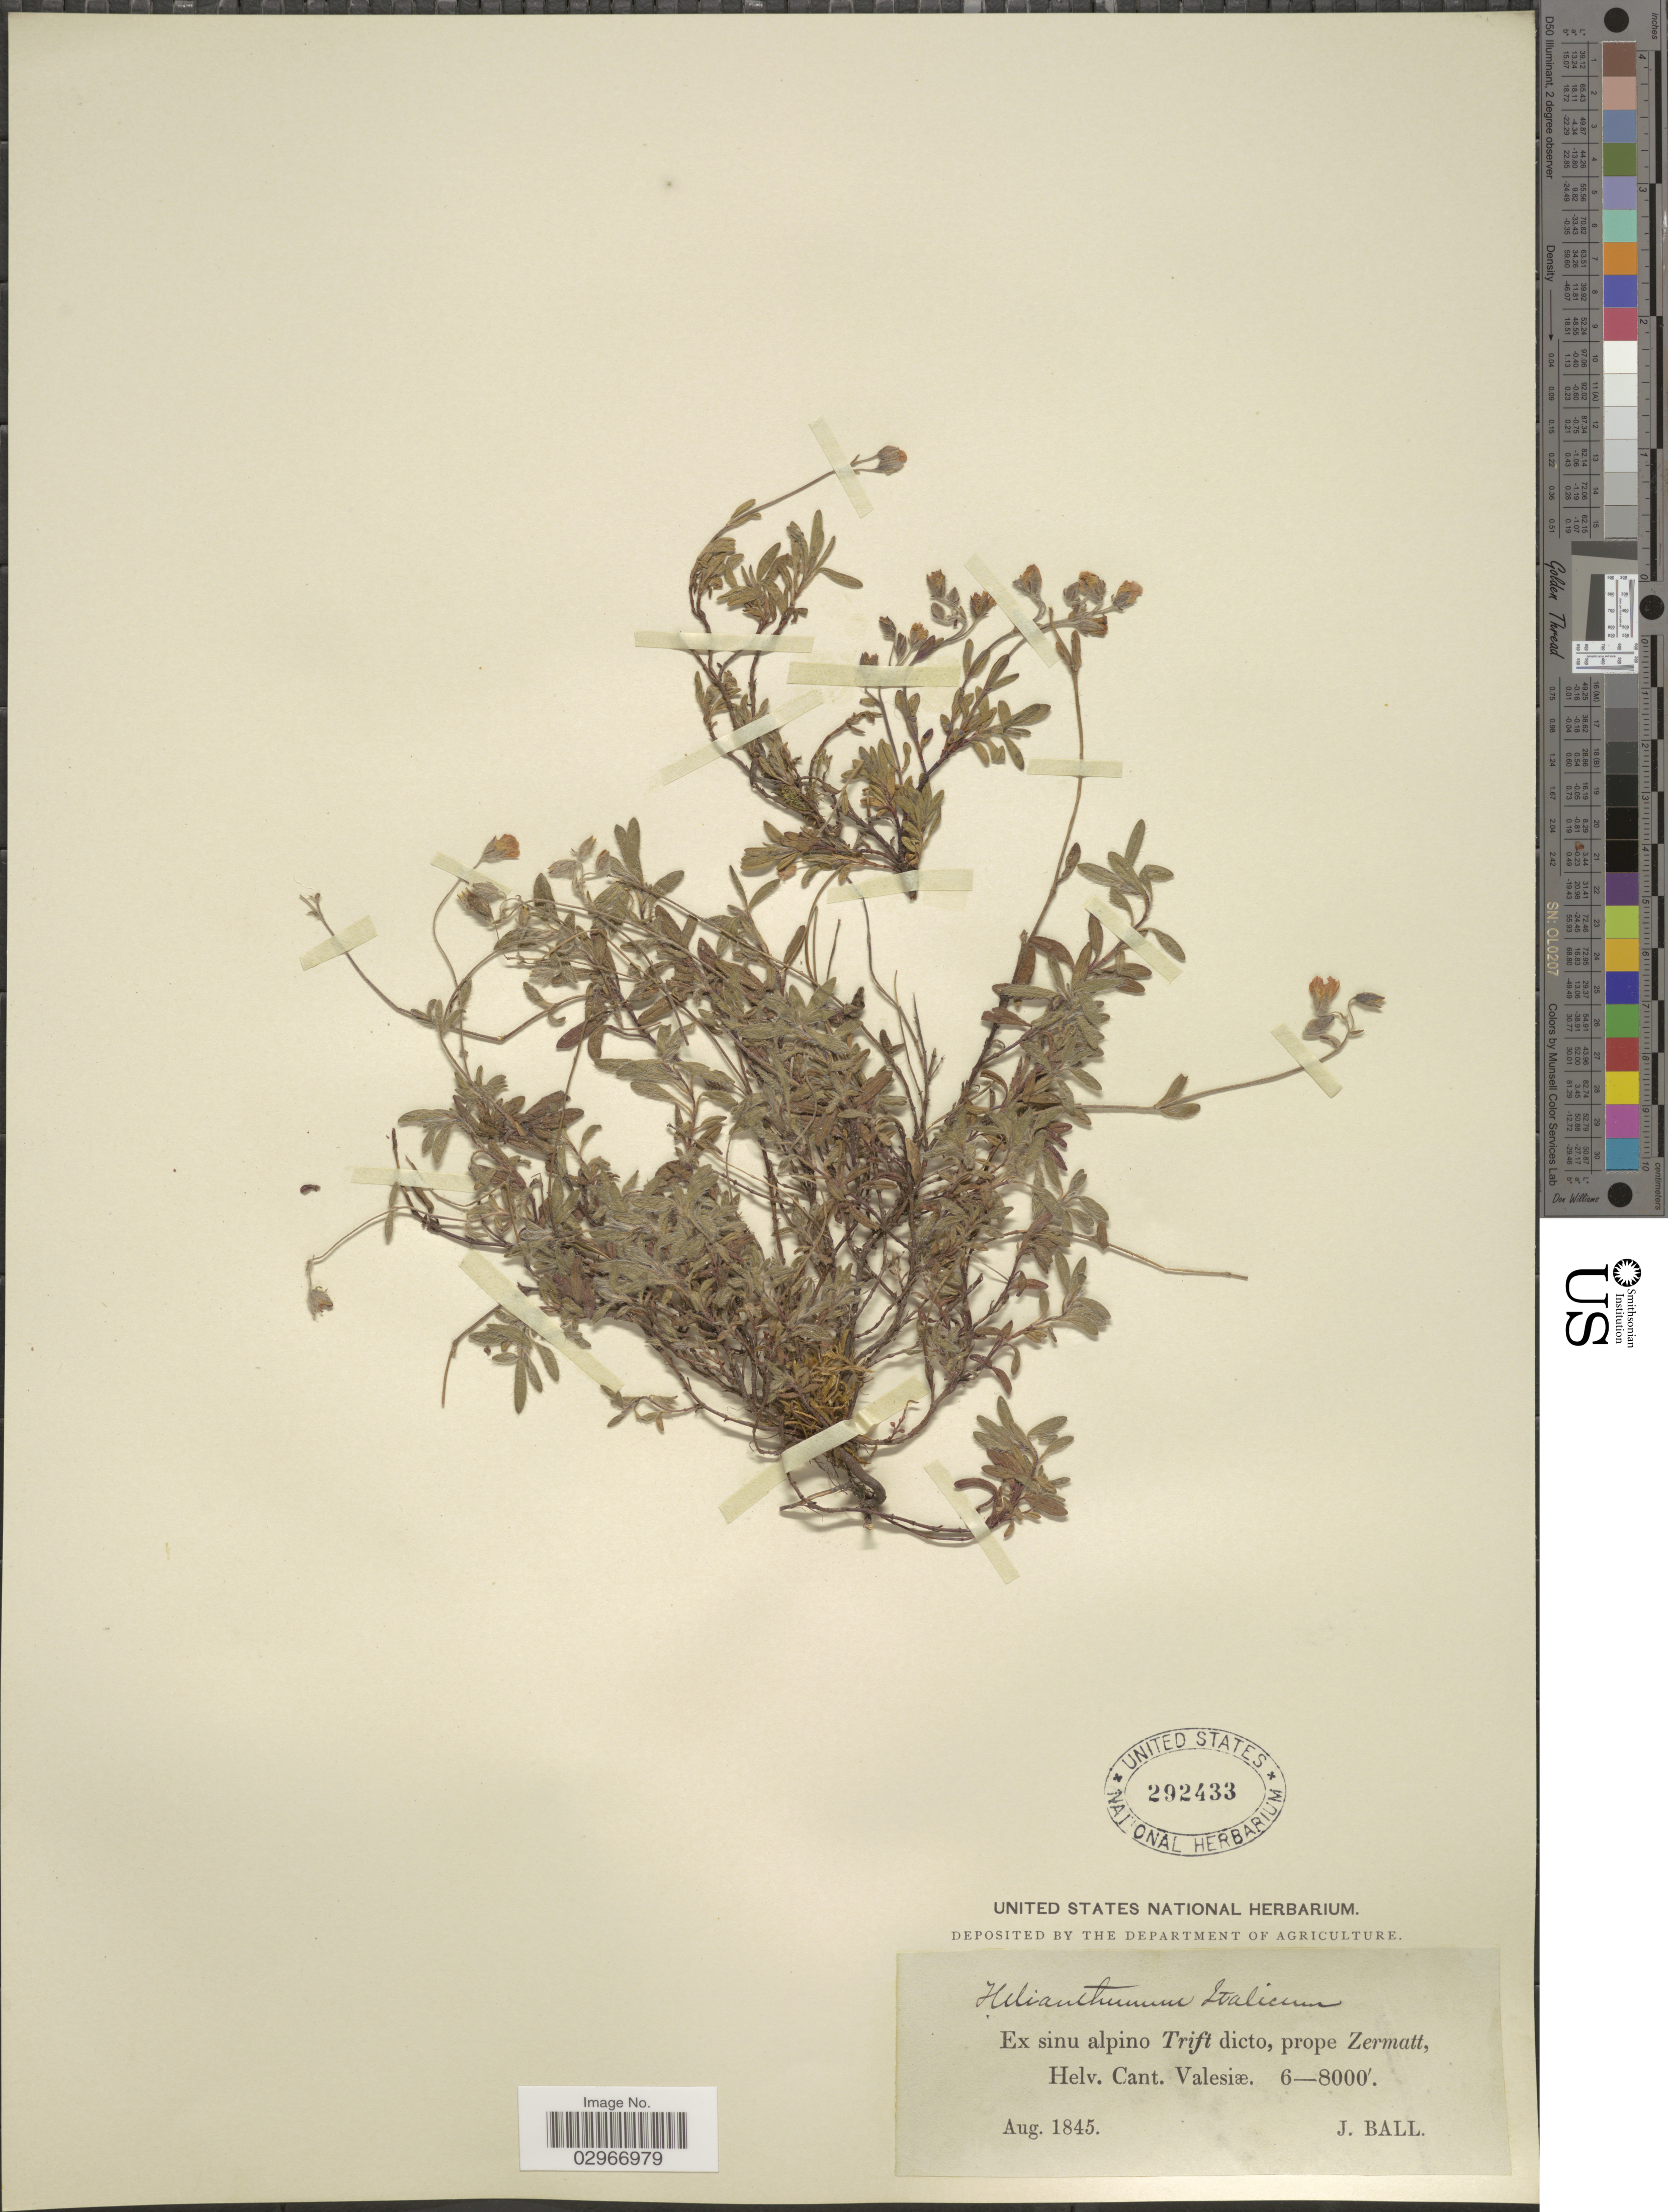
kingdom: Plantae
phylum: Tracheophyta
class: Magnoliopsida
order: Malvales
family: Cistaceae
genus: Helianthemum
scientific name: Helianthemum italicum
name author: Pers.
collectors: J. Ball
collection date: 1845-08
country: Switzerland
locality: Ex sinu alpino Trift dicto, prope Zermatt, Helv. Cant. Valesiæ.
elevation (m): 1829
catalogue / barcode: US 292433